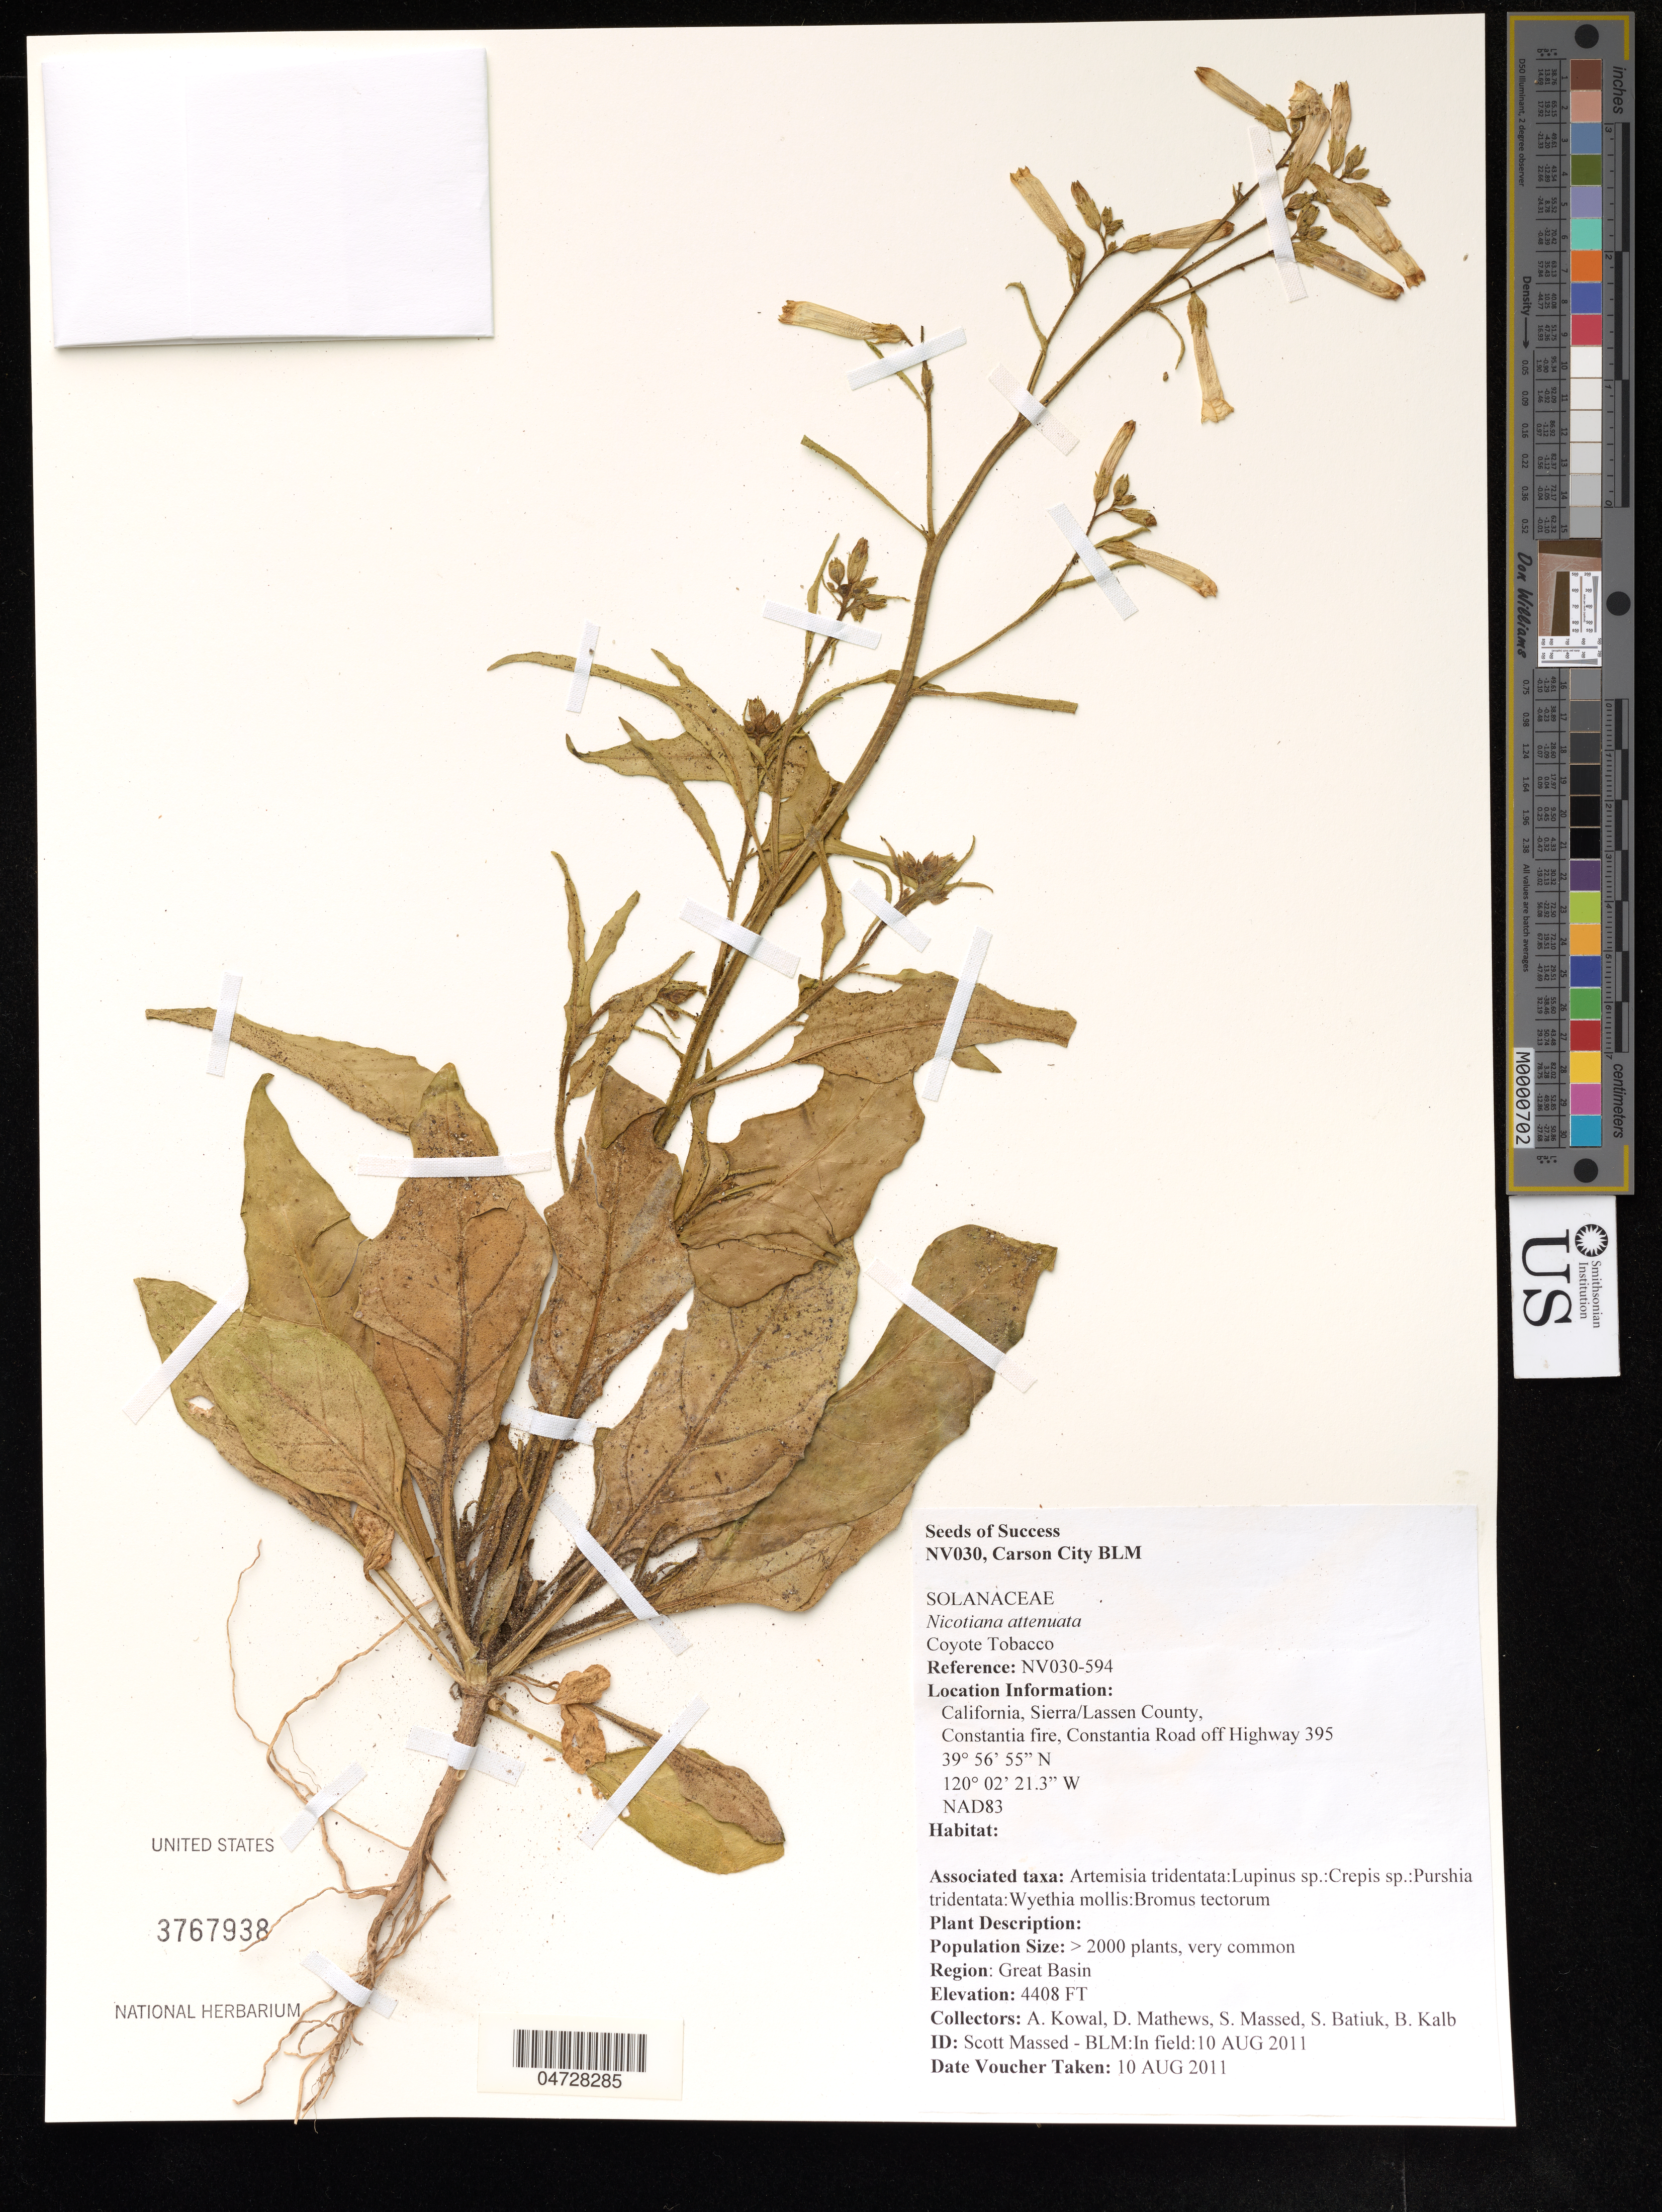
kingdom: Plantae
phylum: Tracheophyta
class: Magnoliopsida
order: Solanales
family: Solanaceae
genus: Nicotiana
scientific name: Nicotiana acaulis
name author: Speg.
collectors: A. Kowal, D. Mathews, S. Massed & S. Batiuk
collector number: NV030-594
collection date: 2011-08-10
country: United States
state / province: California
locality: Sierra/Lassen County, Constantia fire, Constantia Road off Highway 395.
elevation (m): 1344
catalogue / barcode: US 3767938